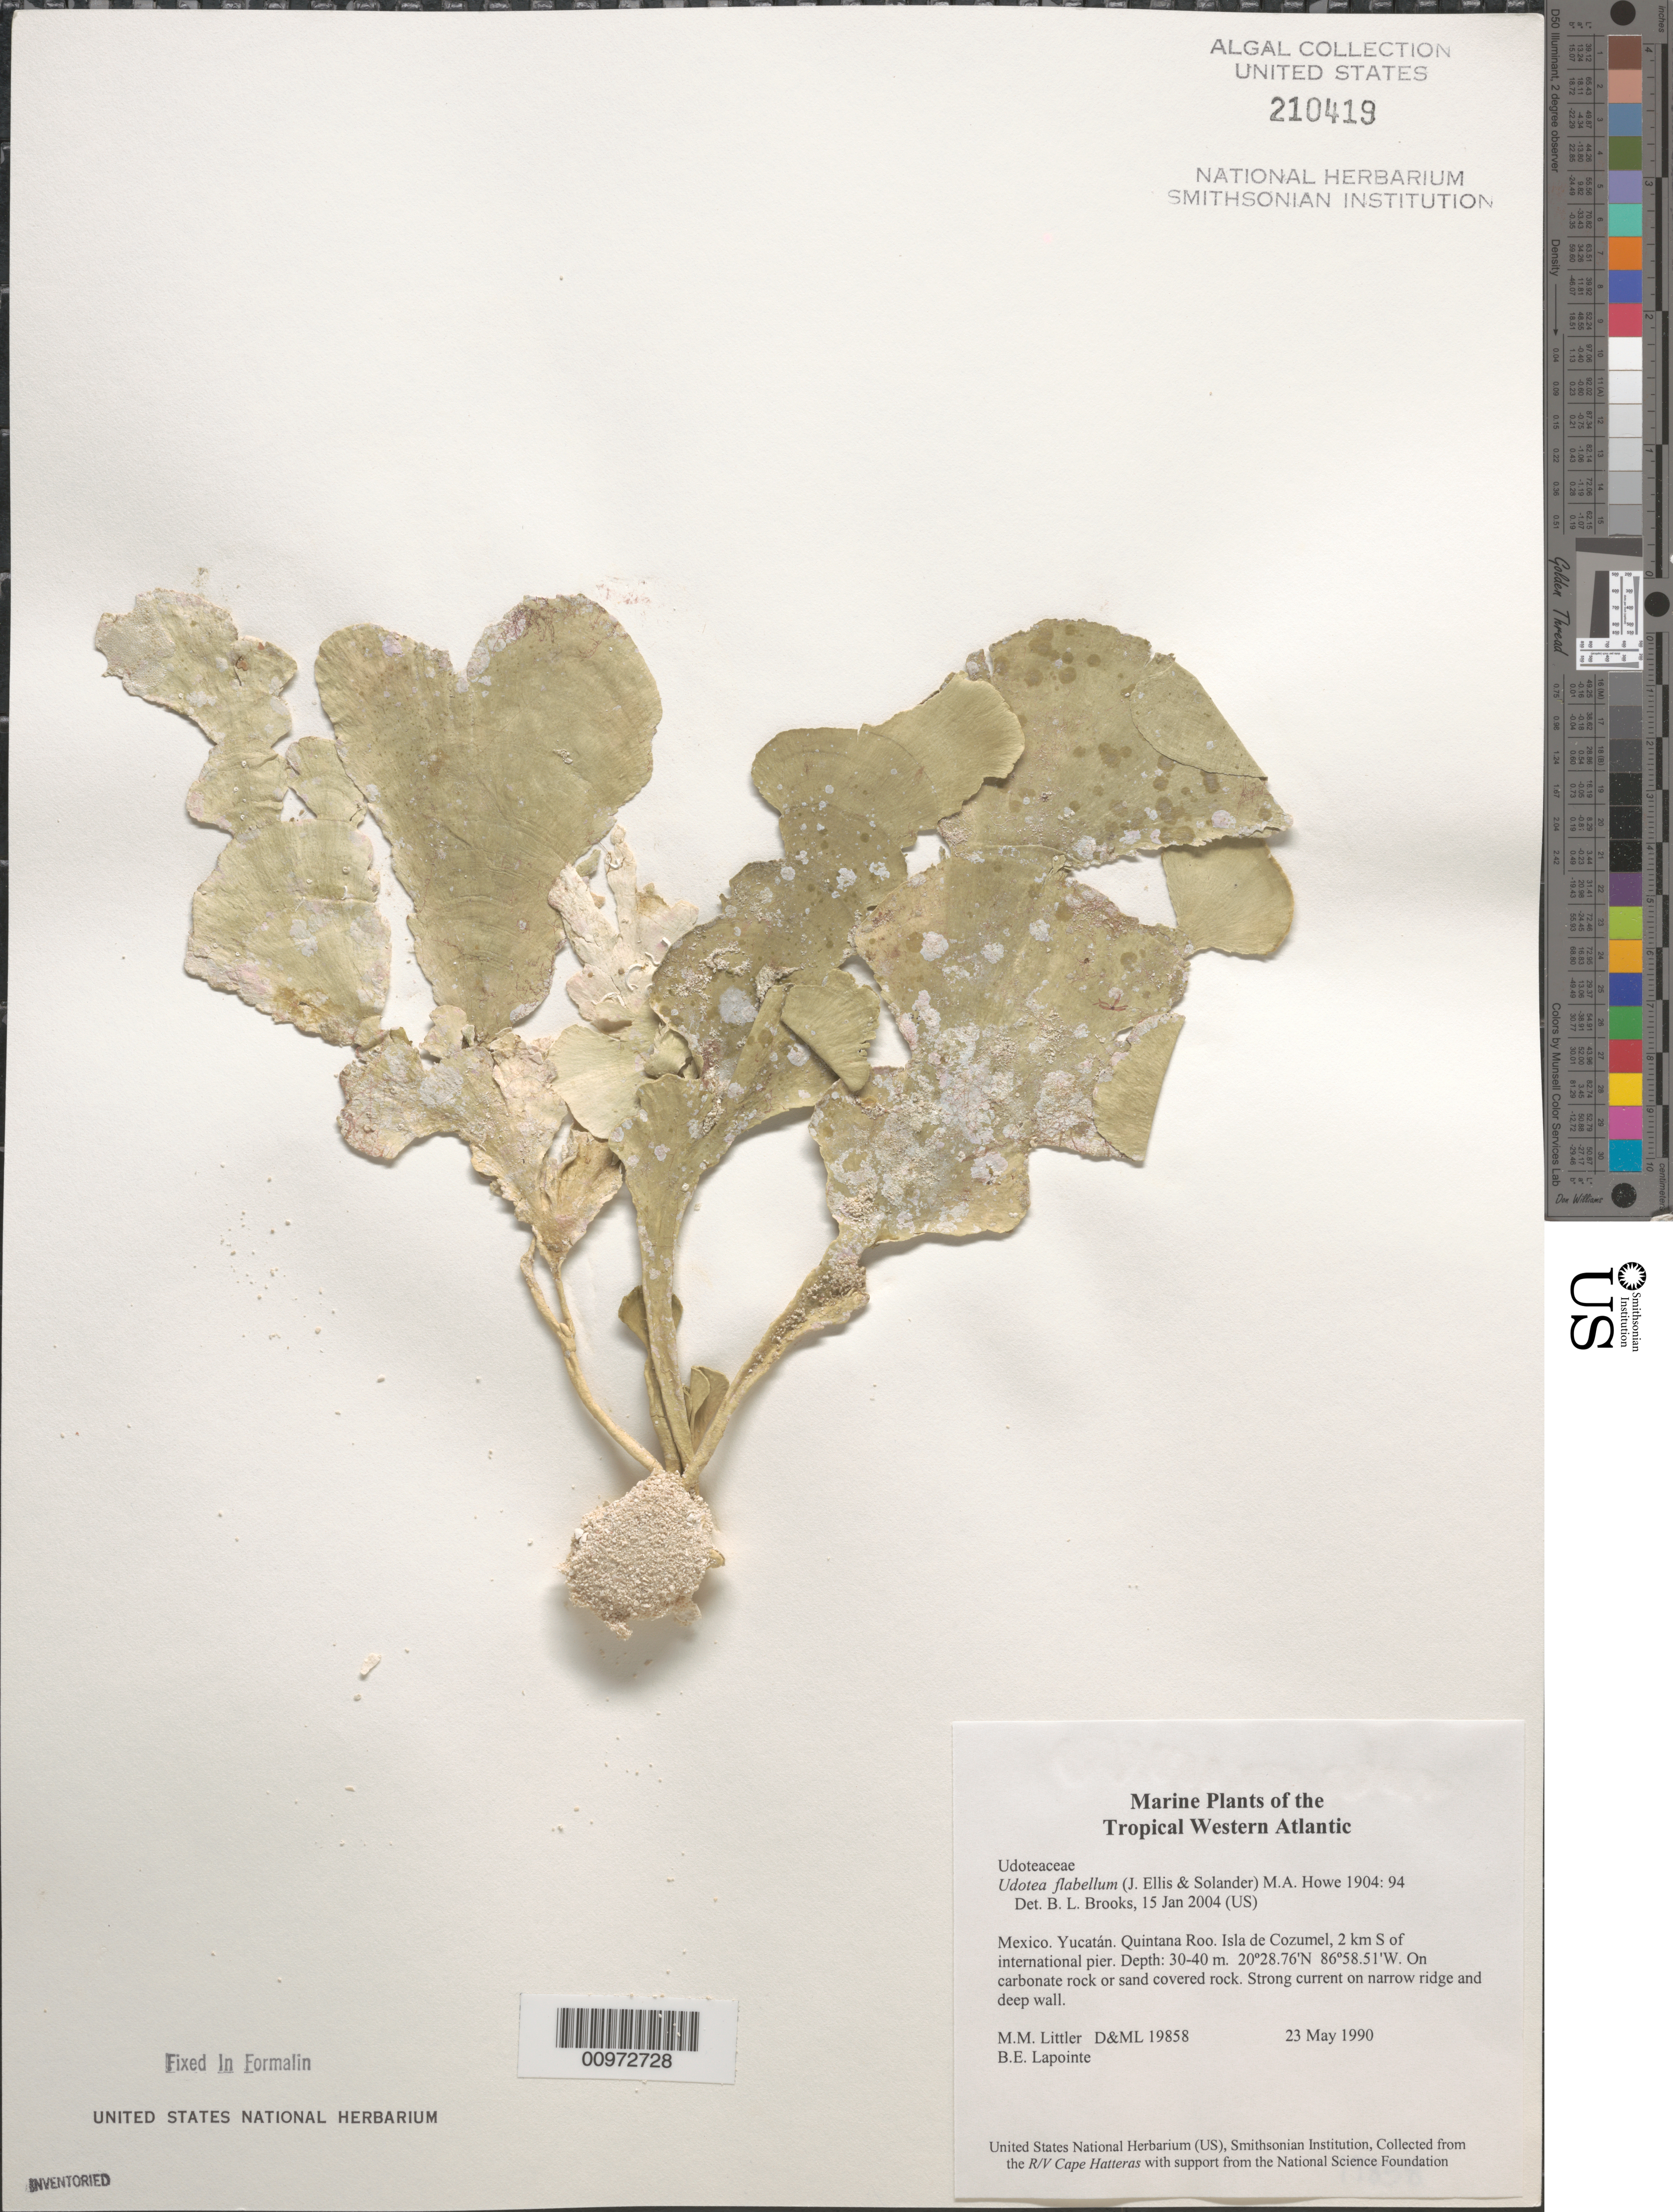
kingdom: Plantae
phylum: Chlorophyta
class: Ulvophyceae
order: Bryopsidales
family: Udoteaceae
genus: Udotea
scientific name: Udotea flabellum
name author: (J. Ellis & Sol.) M. Howe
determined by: Brooks, B. L., (BOT), Smithsonian Institution - National Museum of Natural History (UNITED STATES)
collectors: M. M. Littler & B. Lapointe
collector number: D&ML 19858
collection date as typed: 23 May 1990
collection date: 1990-05-23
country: Mexico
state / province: Quintana Roo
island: Isla Cozumel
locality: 2 km south of international pier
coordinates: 20 28.76'N, 86 58.51'W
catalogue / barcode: US 210419